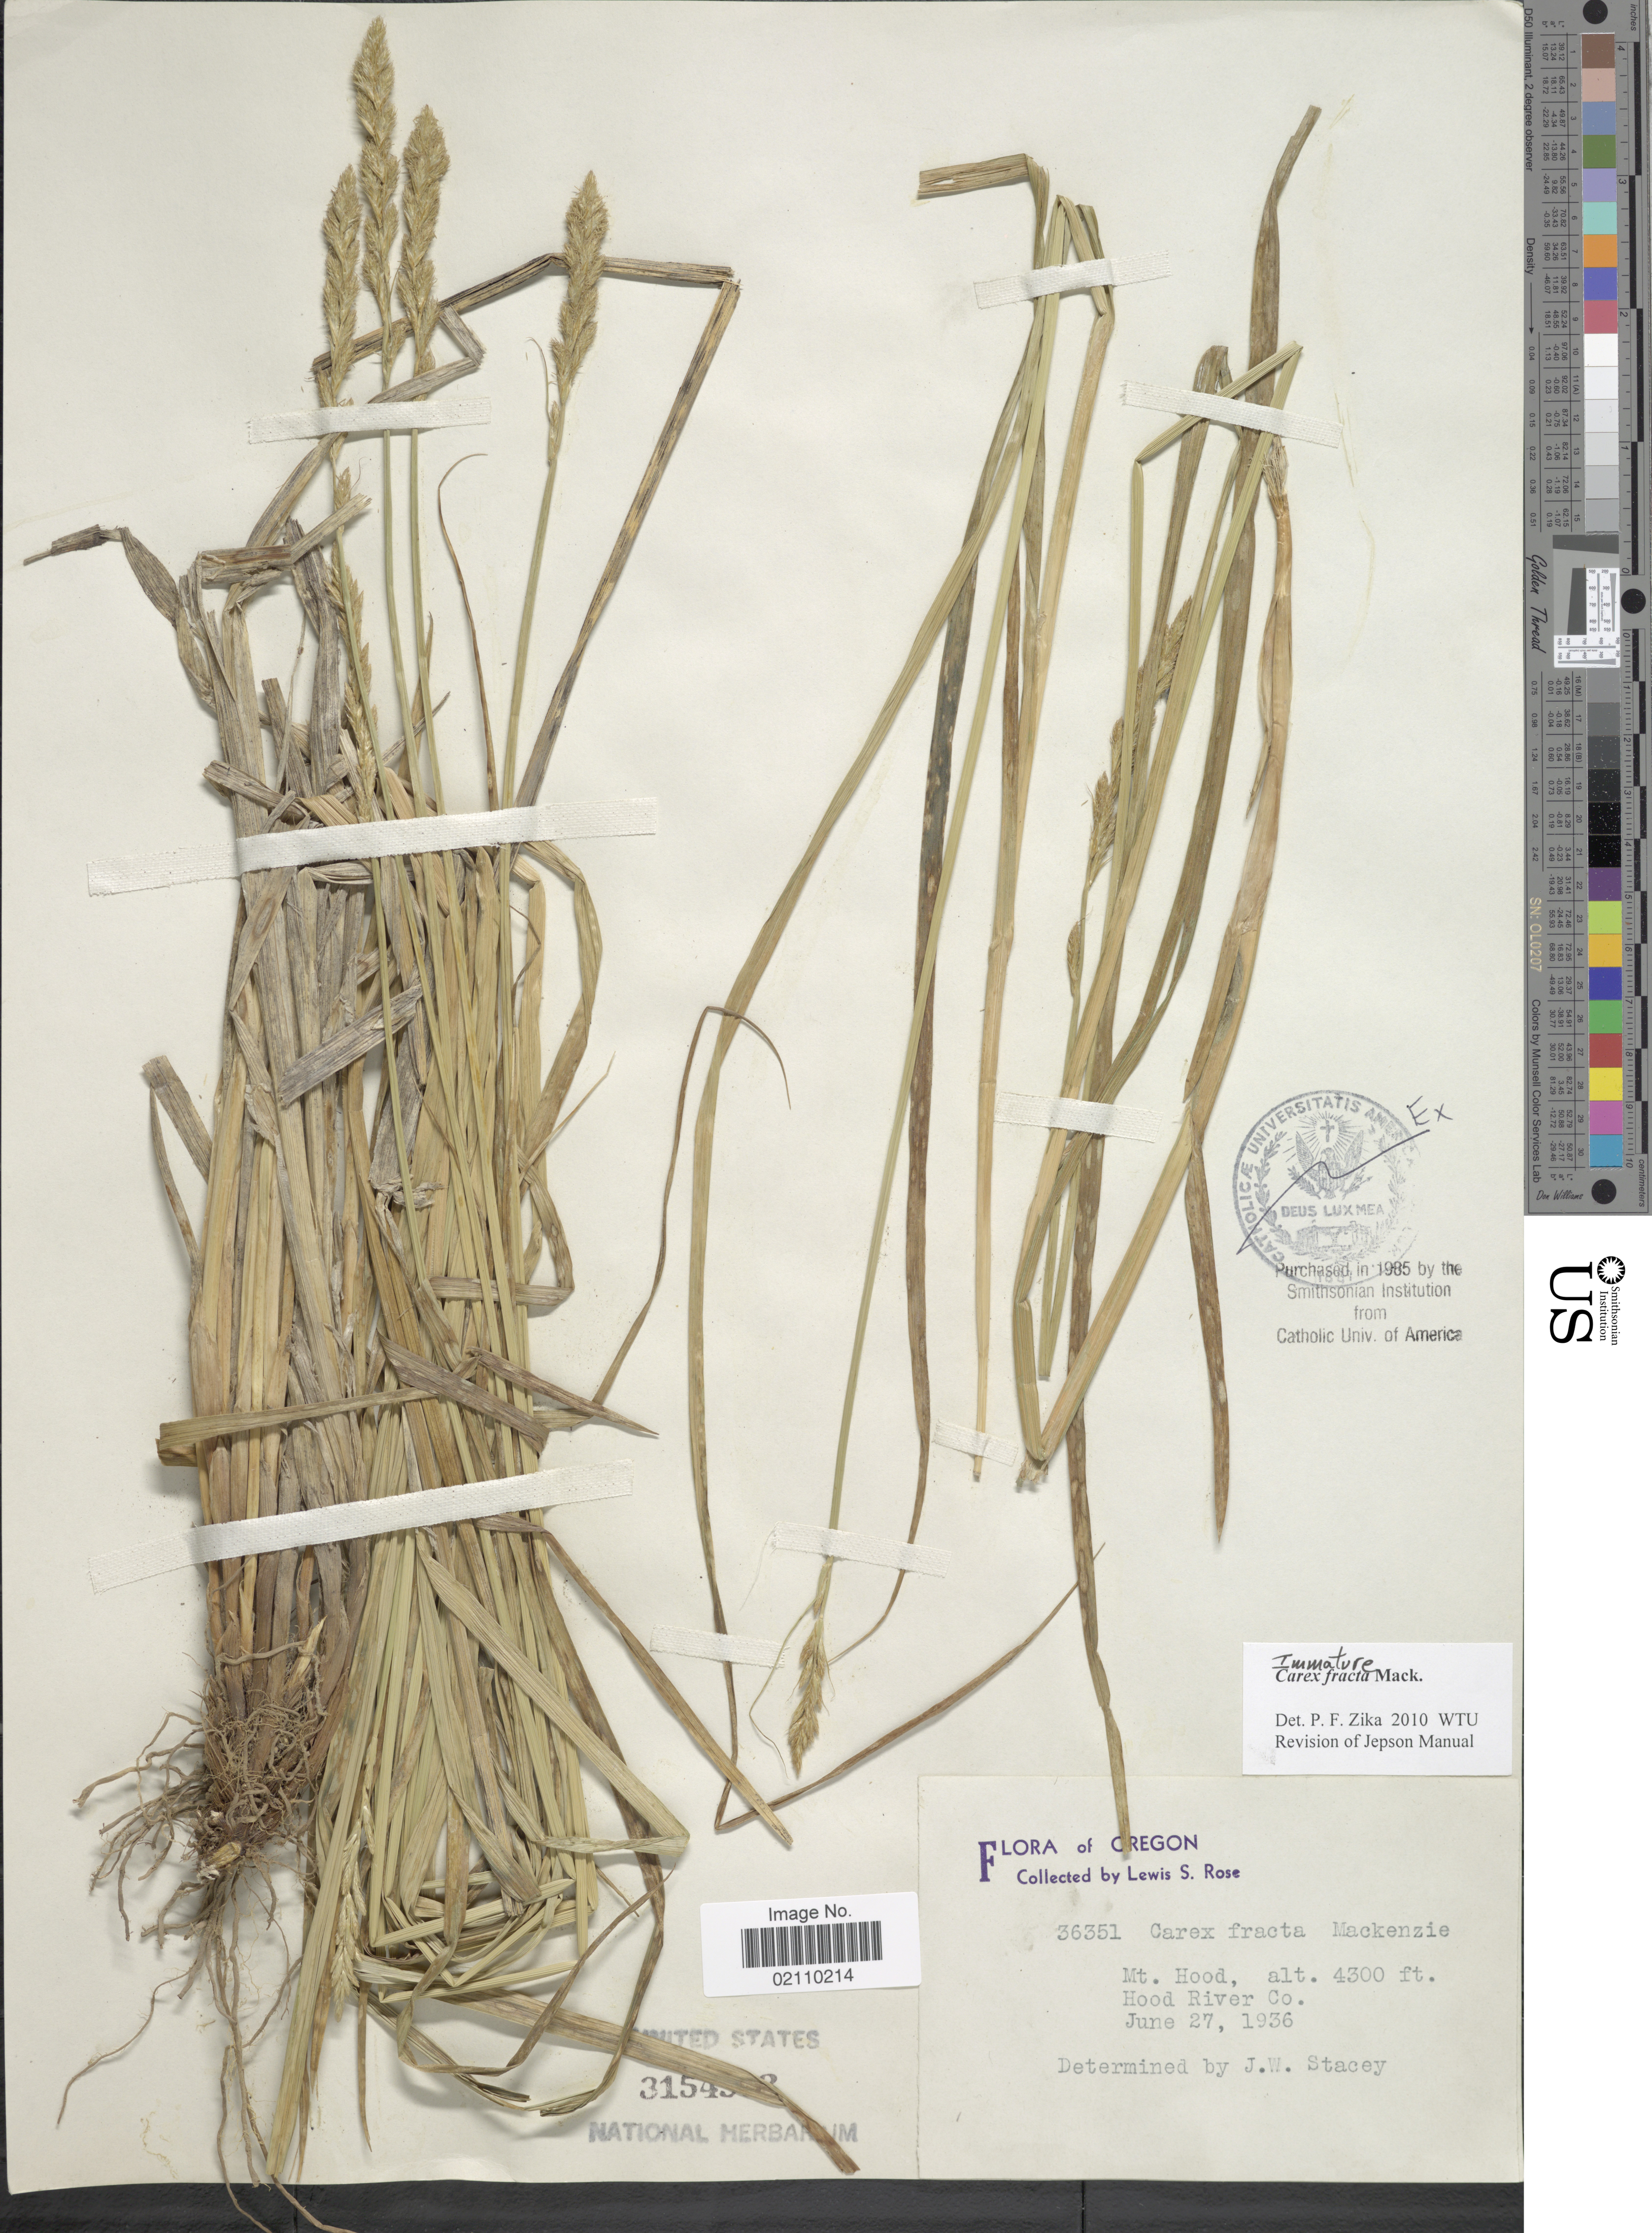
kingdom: Plantae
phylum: Tracheophyta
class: Liliopsida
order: Poales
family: Cyperaceae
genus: Carex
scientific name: Carex fracta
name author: Mack.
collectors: L. S. Rose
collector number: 36351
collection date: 1936-06-27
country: United States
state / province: Oregon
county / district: Hood River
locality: Mt. Hood, Hood River Co.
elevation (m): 1311